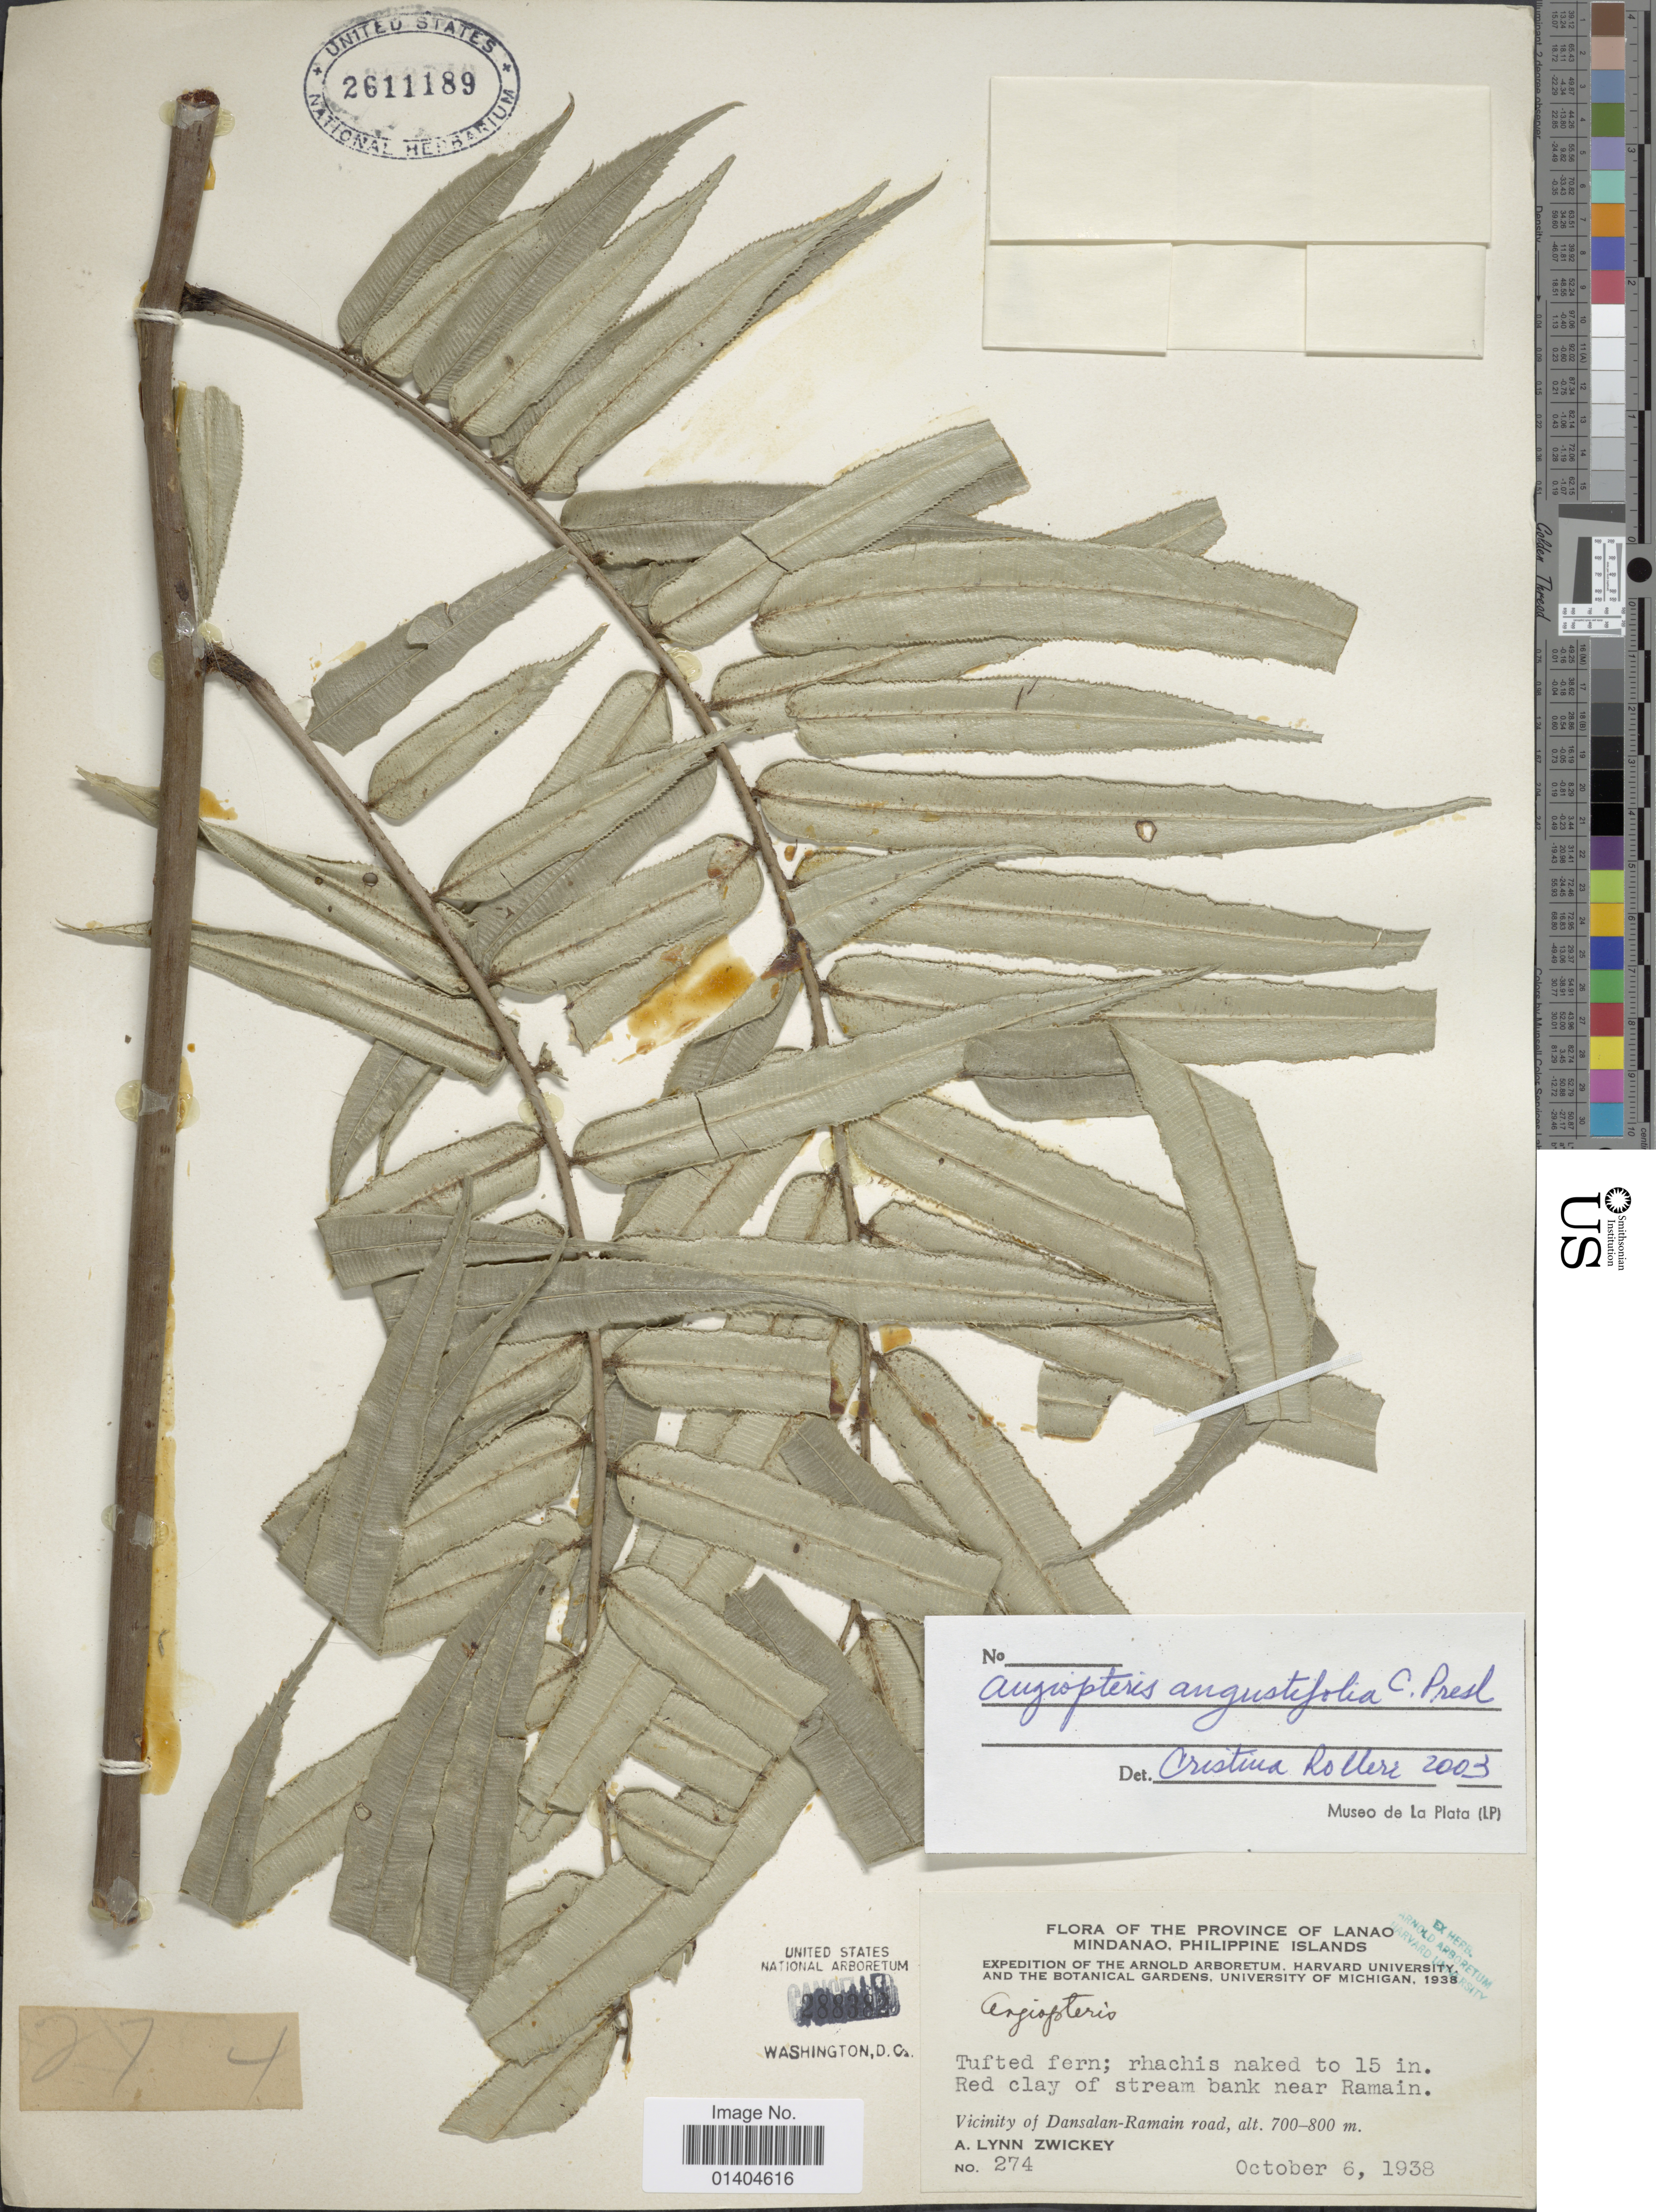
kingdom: Plantae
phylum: Tracheophyta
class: Polypodiopsida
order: Marattiales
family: Marattiaceae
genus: Angiopteris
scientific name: Angiopteris angustifolia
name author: C. Presl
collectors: A. Zwickey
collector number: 274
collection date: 1938-10-06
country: Philippines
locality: Province of Lanao Mindanao. Vicinity of Dansalan-Ramain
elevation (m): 700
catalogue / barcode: US 288382